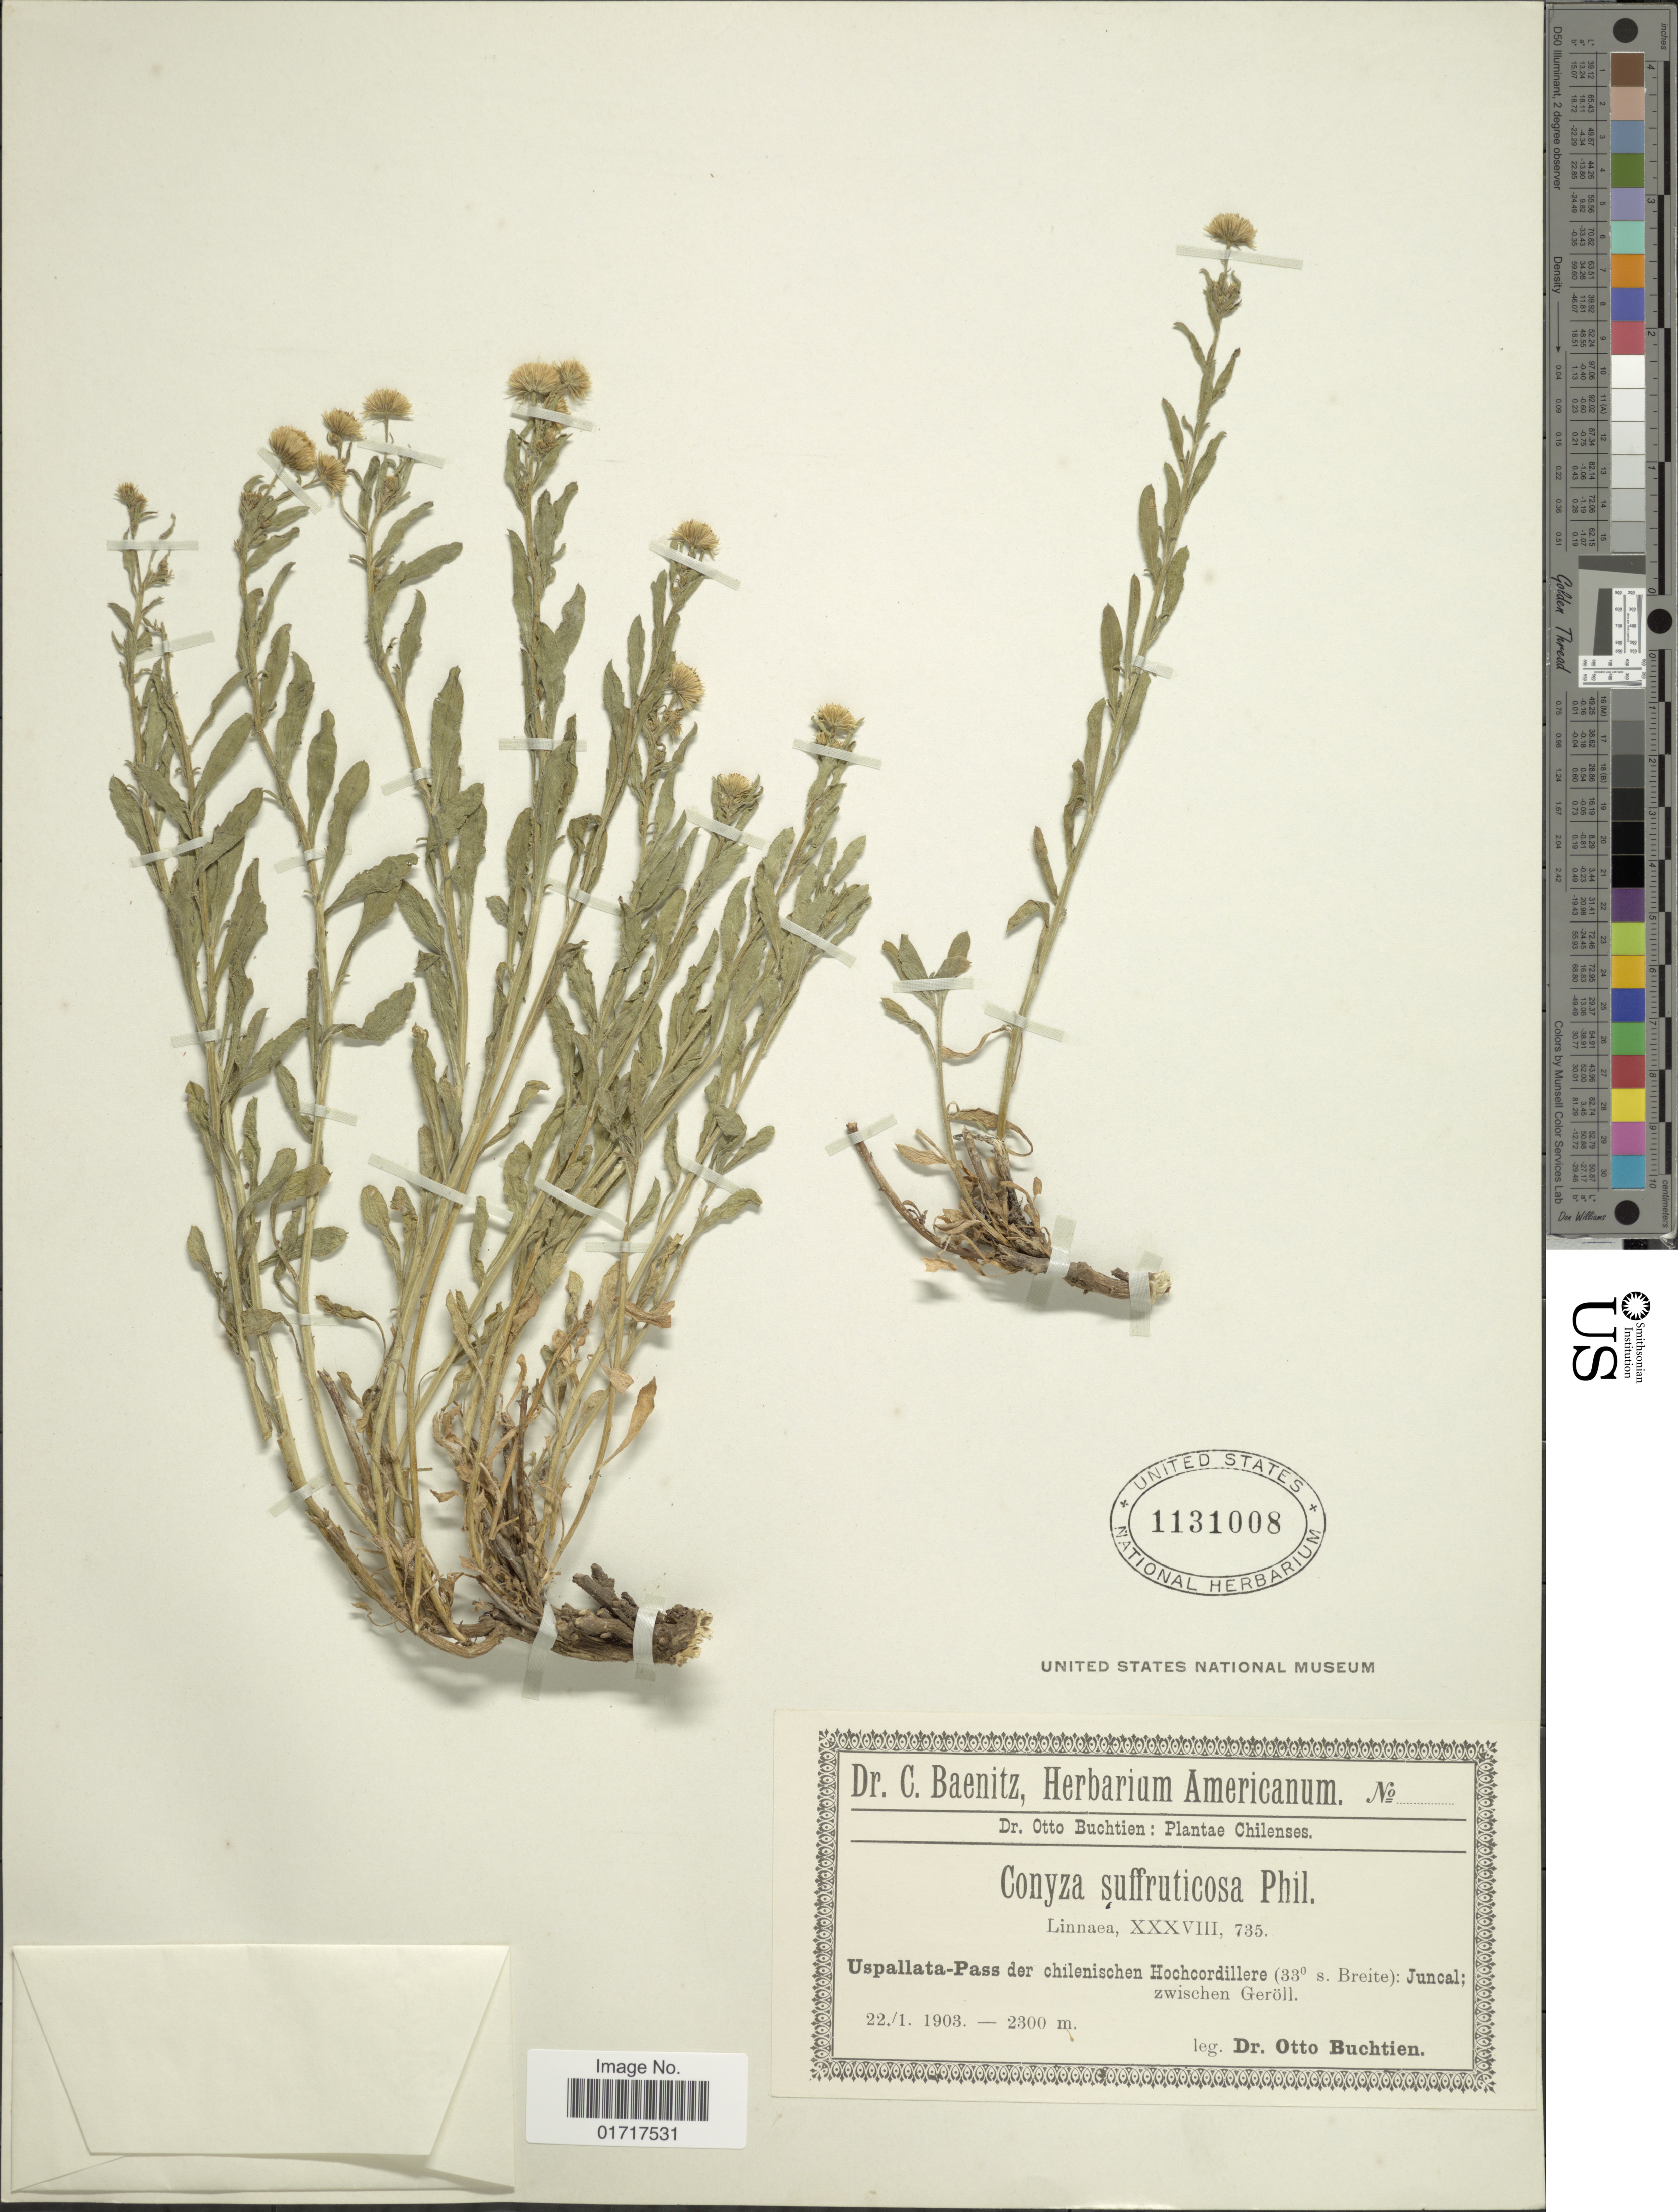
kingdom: Plantae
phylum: Tracheophyta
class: Magnoliopsida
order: Asterales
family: Asteraceae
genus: Conyza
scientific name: Conyza suffruticosa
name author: Phil.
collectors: O. Buchtien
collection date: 1903-01-22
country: Chile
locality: Uspallata-Pass der chilenischen Hochcordillere, Juncal swischen Geroll.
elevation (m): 2300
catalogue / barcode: US 1131008